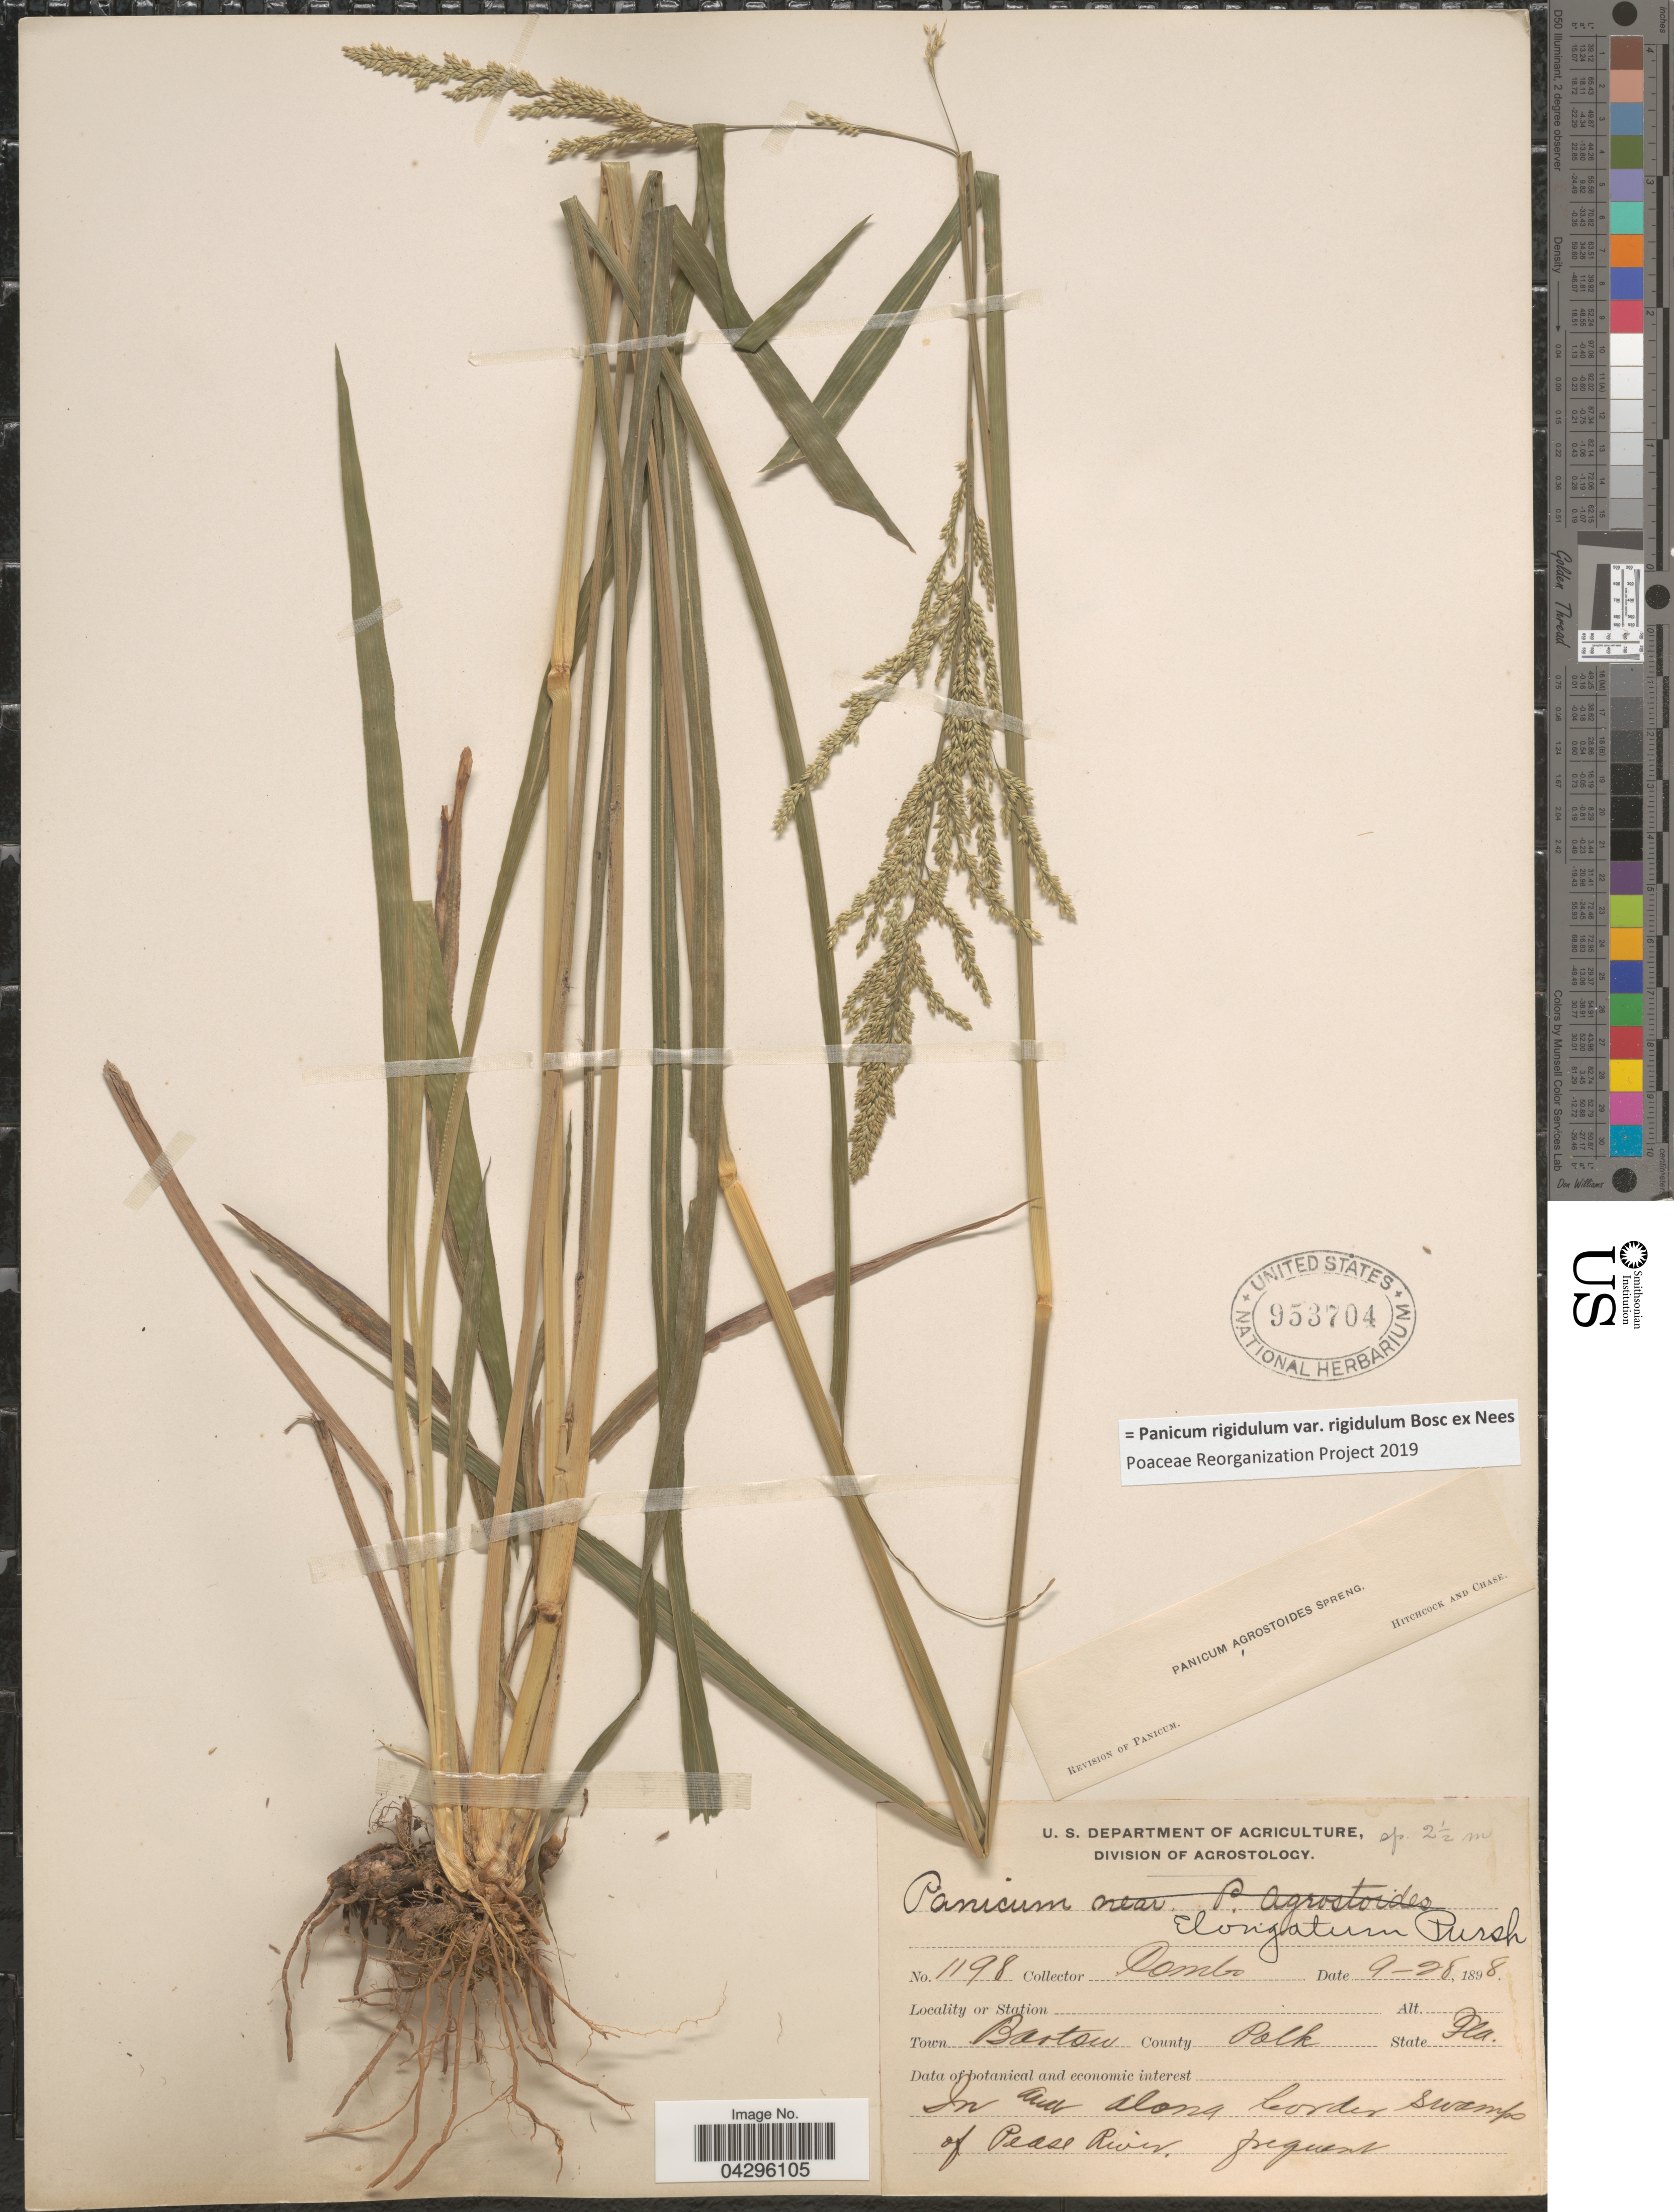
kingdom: Plantae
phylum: Tracheophyta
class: Liliopsida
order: Poales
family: Poaceae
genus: Panicum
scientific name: Panicum rigidulum var. rigidulum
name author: Bosc ex Nees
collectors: -. Combs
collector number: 1198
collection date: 1898-09-28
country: United States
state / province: Florida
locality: Town Barton. County Polk. In and along border swamp of Pease River, frequent.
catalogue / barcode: US 953704